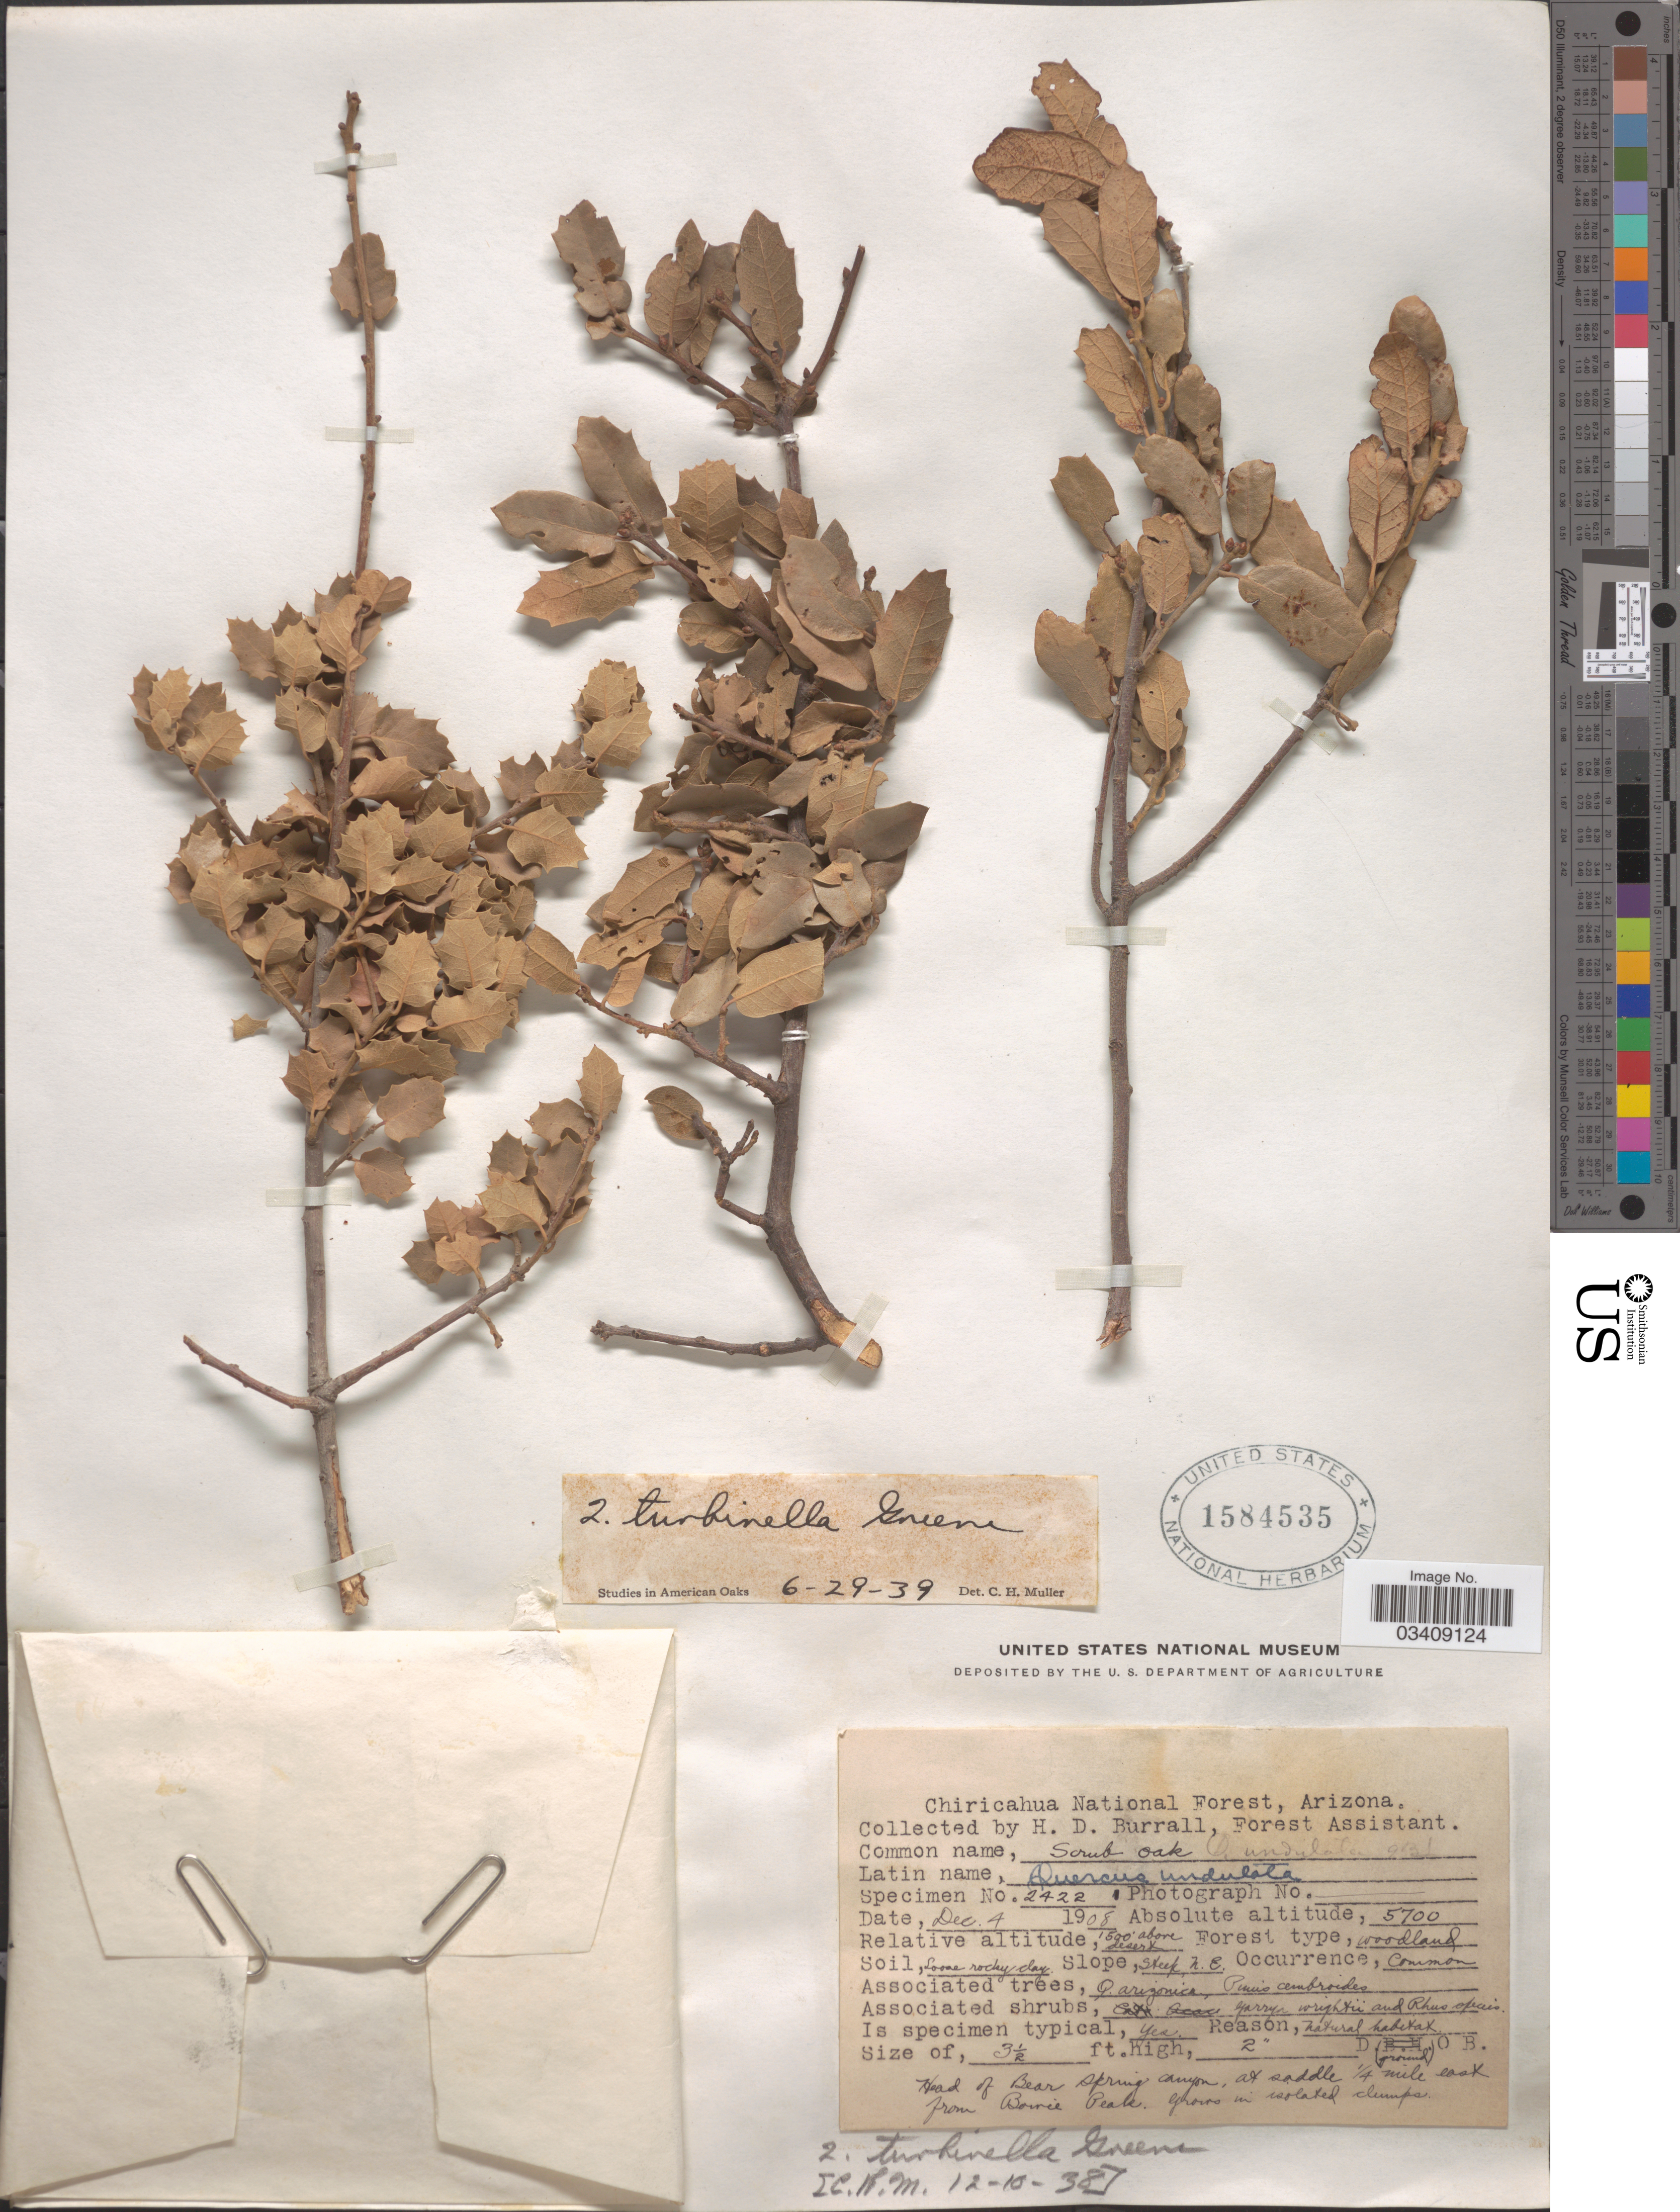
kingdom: Plantae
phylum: Tracheophyta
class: Magnoliopsida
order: Fagales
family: Fagaceae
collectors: H. Burrall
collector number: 2422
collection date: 1908-12-04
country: United States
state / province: Arizona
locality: Head of Bear Spring Canyon, at saddle ¼ mile east from Bowie Peak.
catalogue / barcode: US 1584535